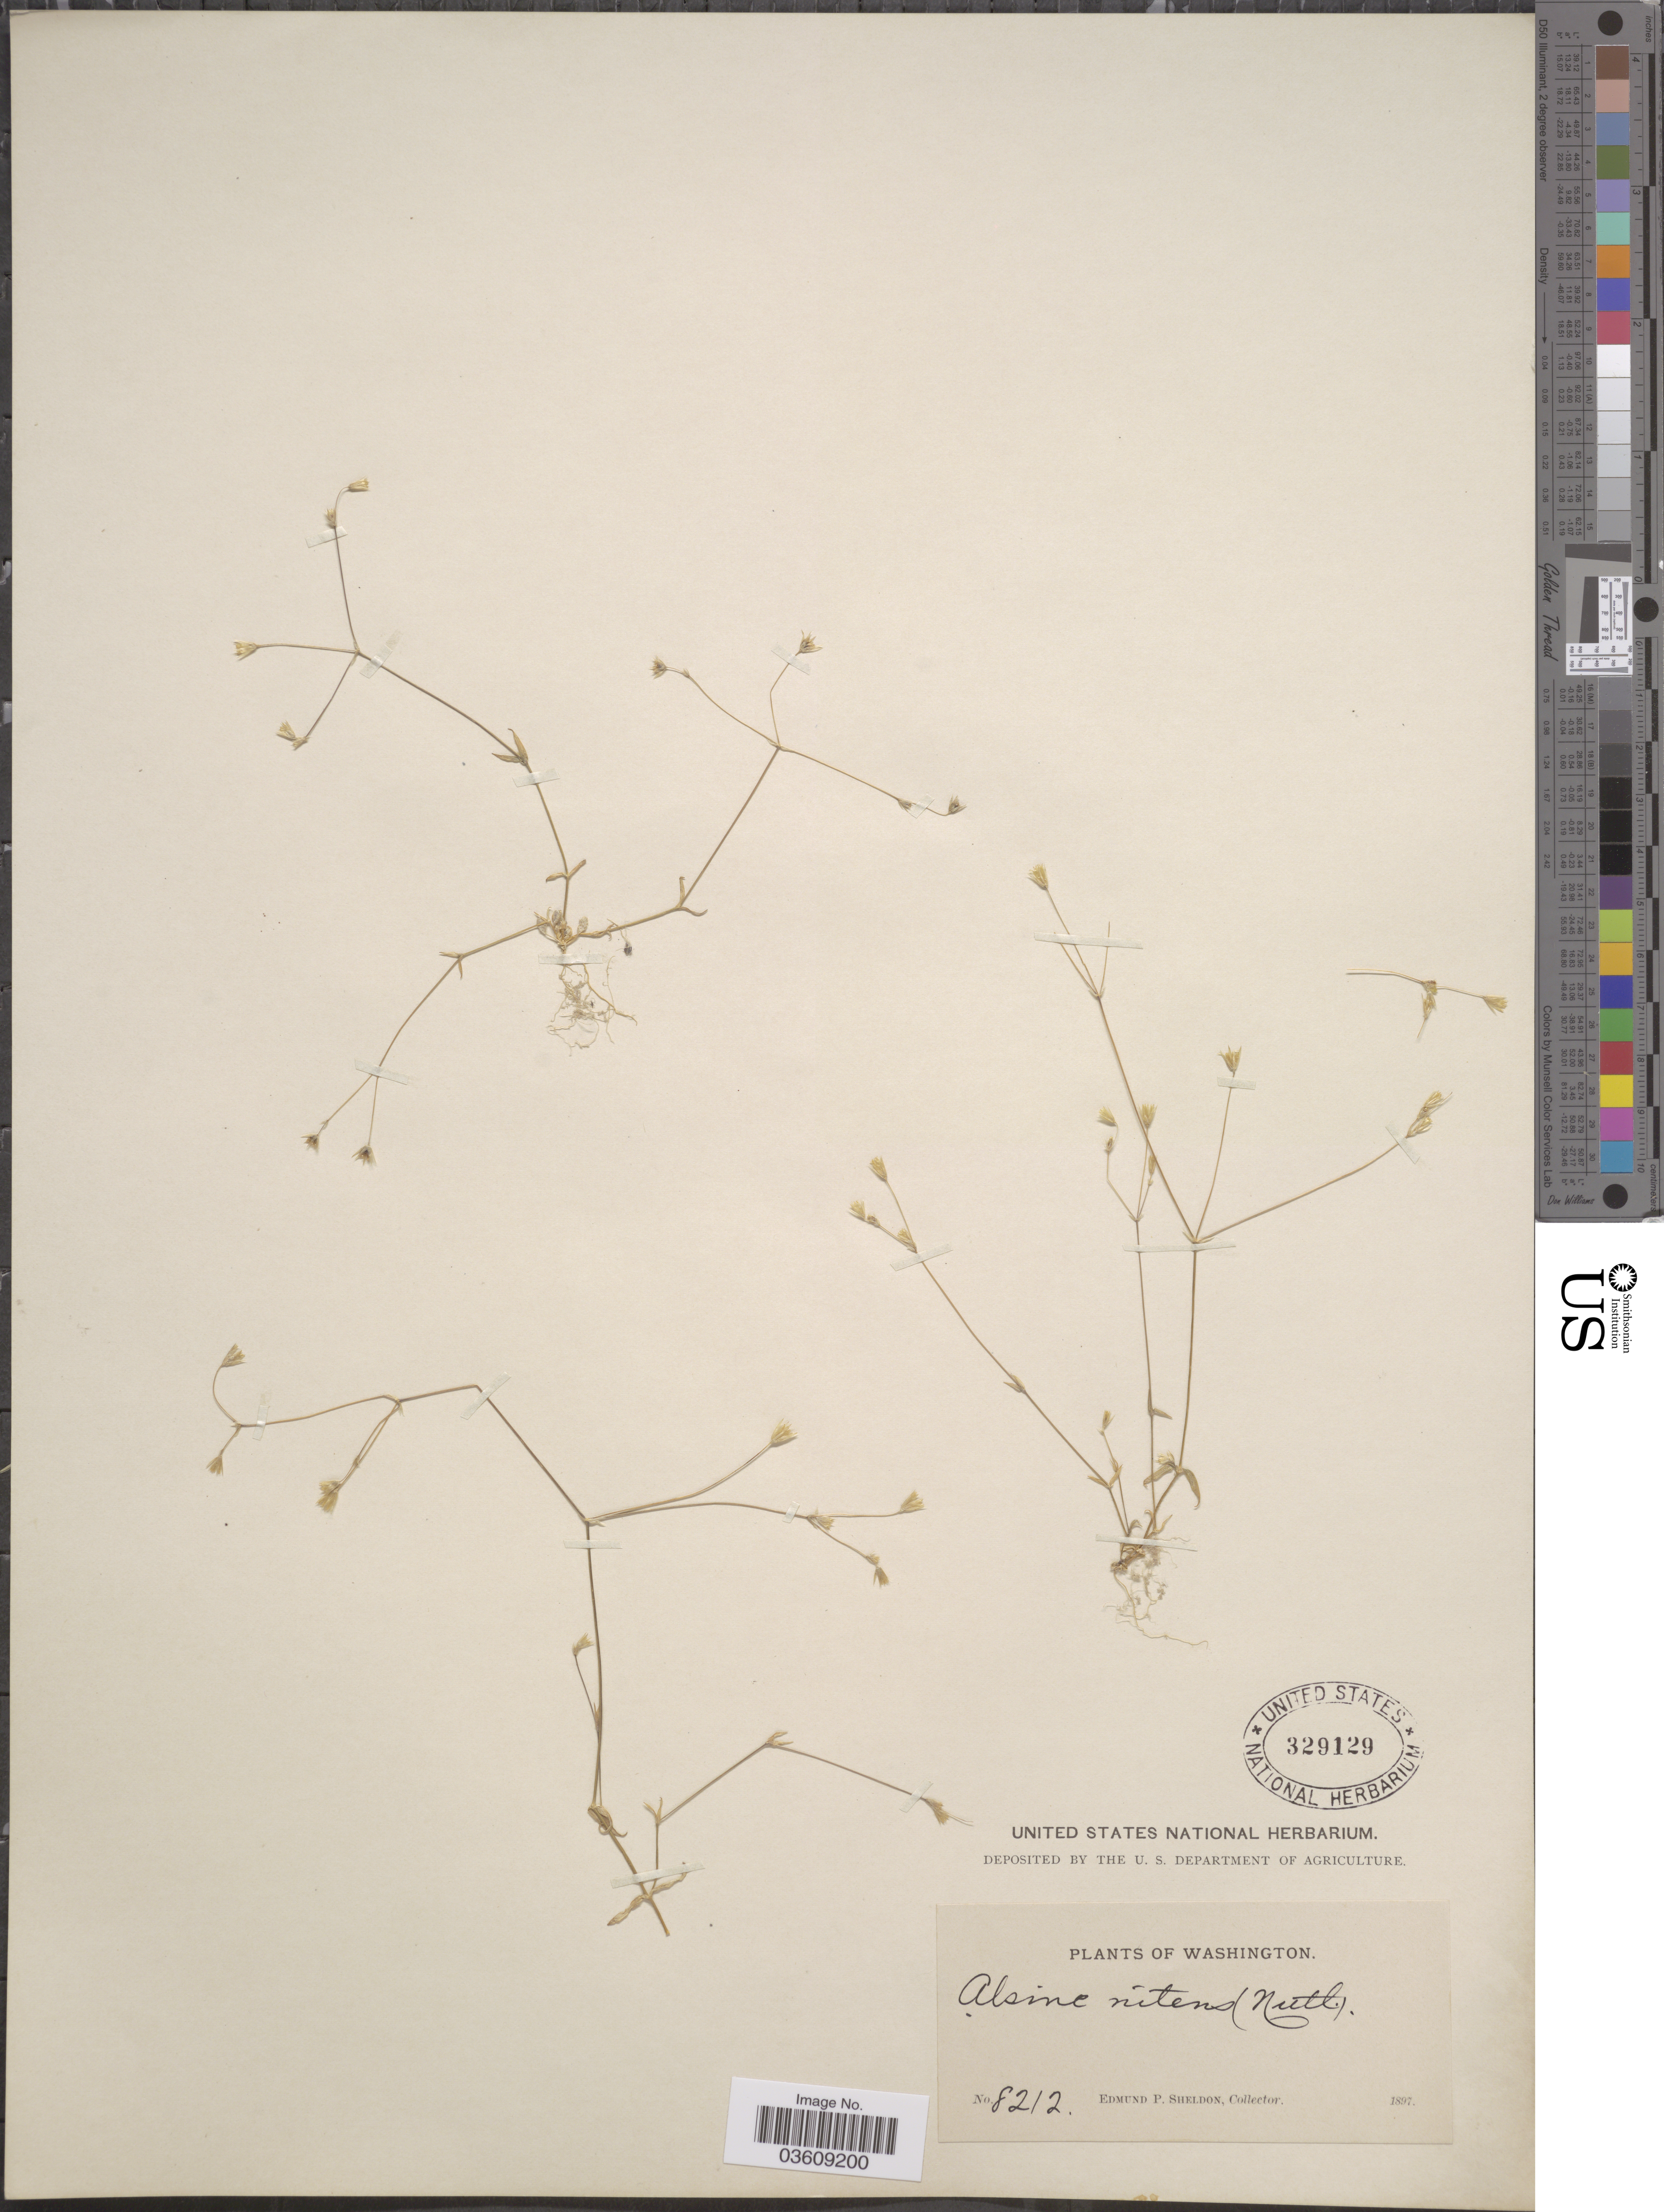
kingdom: Plantae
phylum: Tracheophyta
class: Magnoliopsida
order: Caryophyllales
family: Caryophyllaceae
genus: Stellaria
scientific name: Stellaria nitens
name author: Nutt.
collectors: E. P. Sheldon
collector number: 8212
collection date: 1897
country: United States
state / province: Washington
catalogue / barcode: US 329129